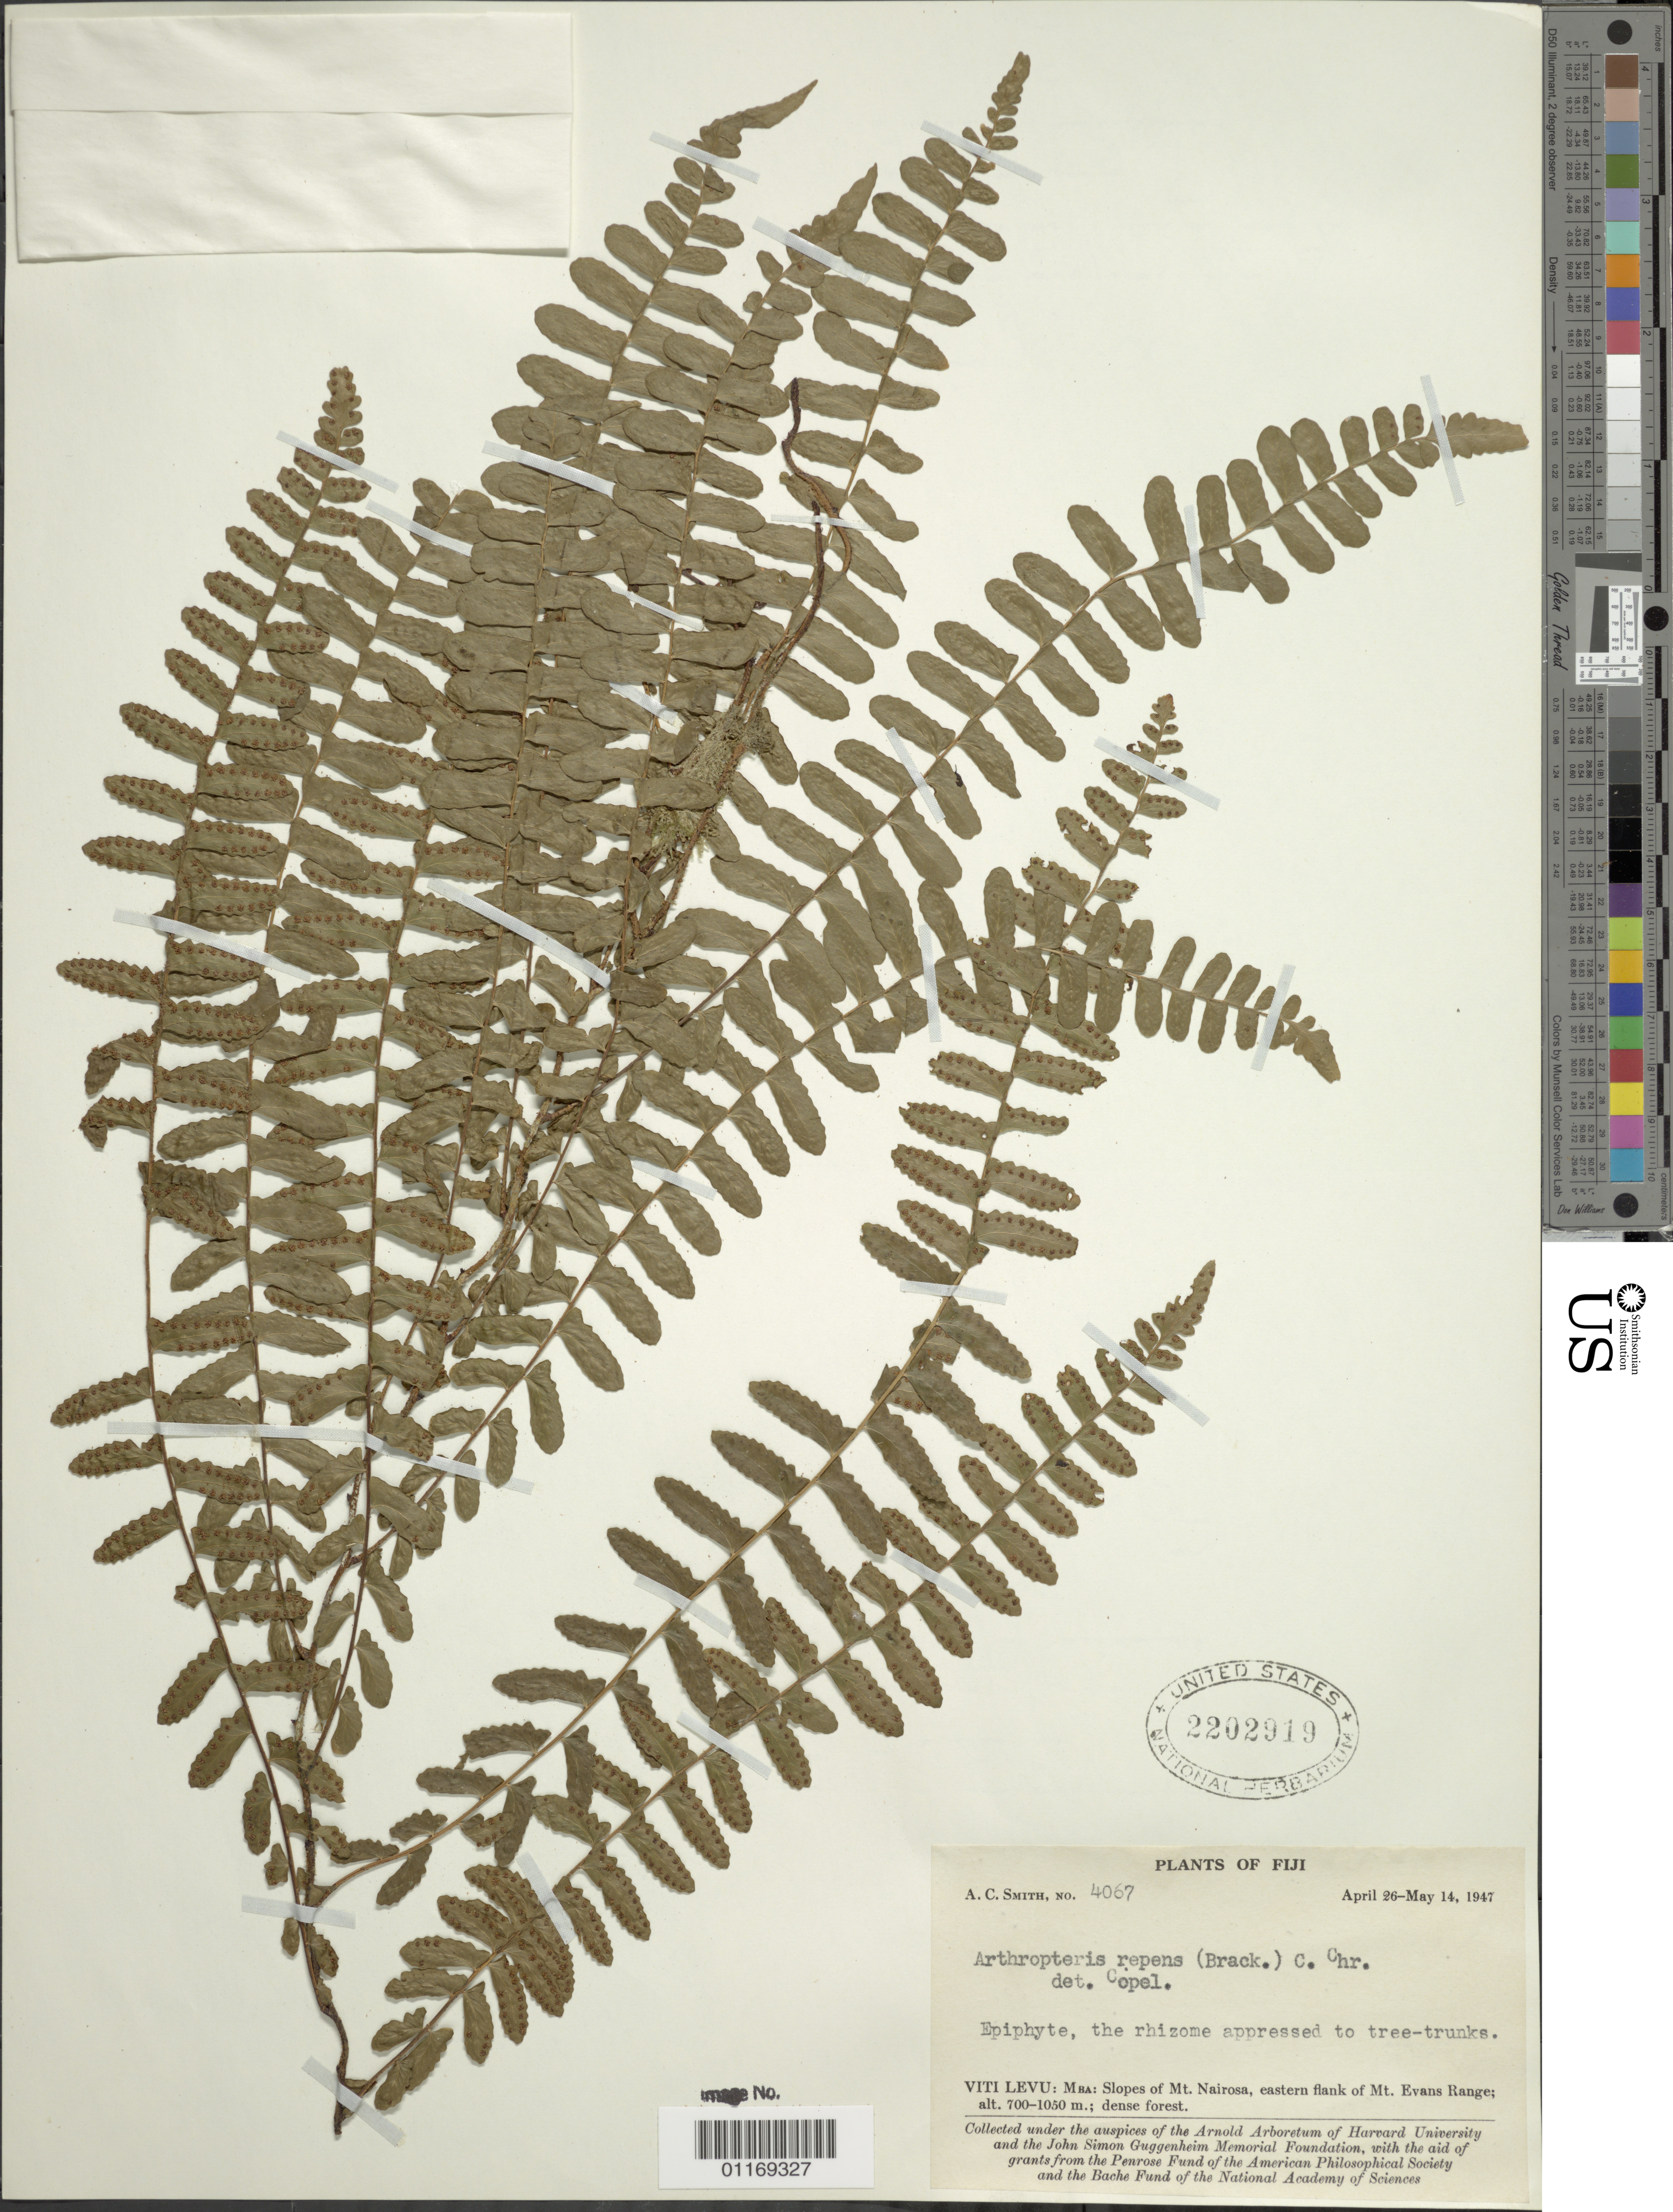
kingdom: Plantae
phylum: Tracheophyta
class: Polypodiopsida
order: Polypodiales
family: Tectariaceae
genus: Arthropteris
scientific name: Arthropteris repens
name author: (Brack.) C. Chr.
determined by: Copeland, E. B.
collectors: A. C. Smith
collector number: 4067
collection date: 1947-04-26/1947-05-14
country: Fiji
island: Viti Levu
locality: Mba: Slopes of Mt Nairosa, E flank of Mt Evans Range.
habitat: Dense forest.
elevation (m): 700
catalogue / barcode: US 2202919